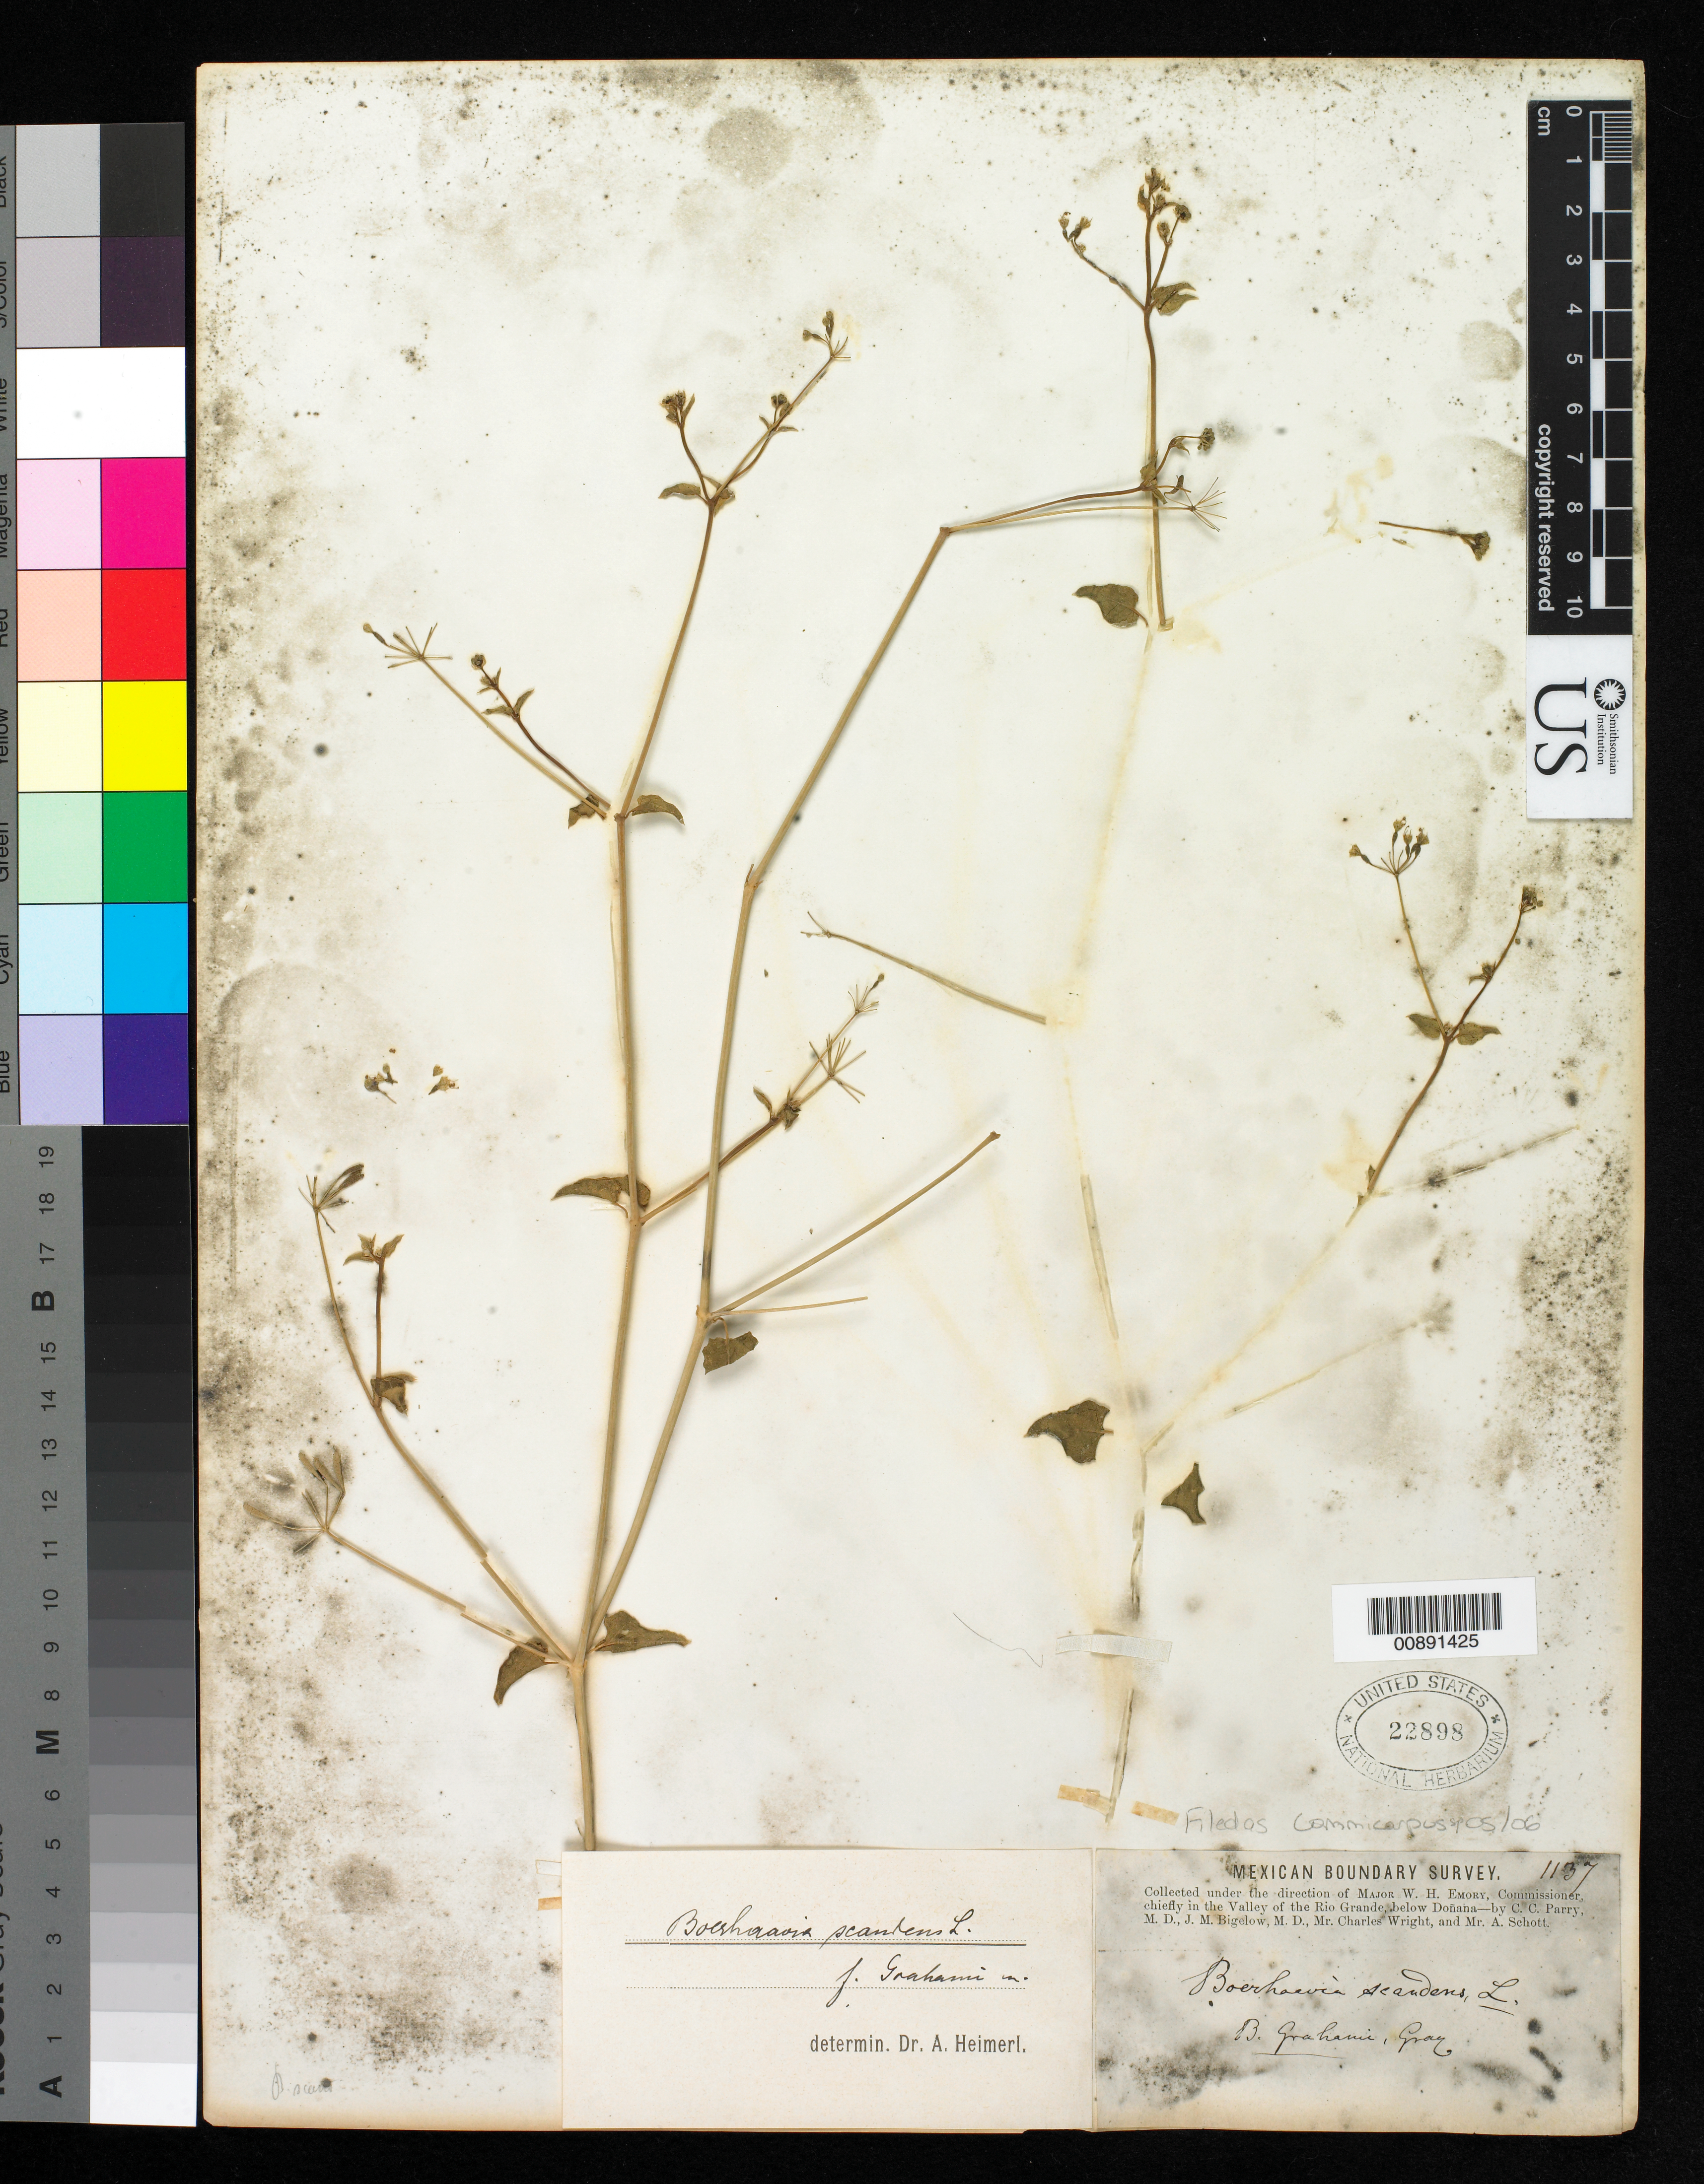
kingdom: Plantae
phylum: Tracheophyta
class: Magnoliopsida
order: Caryophyllales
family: Nyctaginaceae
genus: Commicarpus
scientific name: Commicarpus sp.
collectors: C. C. Parry, J. M. Bigelow, C. Wright & A. C. V. Schott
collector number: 1137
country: United States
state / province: New Mexico / Texas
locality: Valley of the Rio Grande, below Doñana.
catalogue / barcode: US 22898